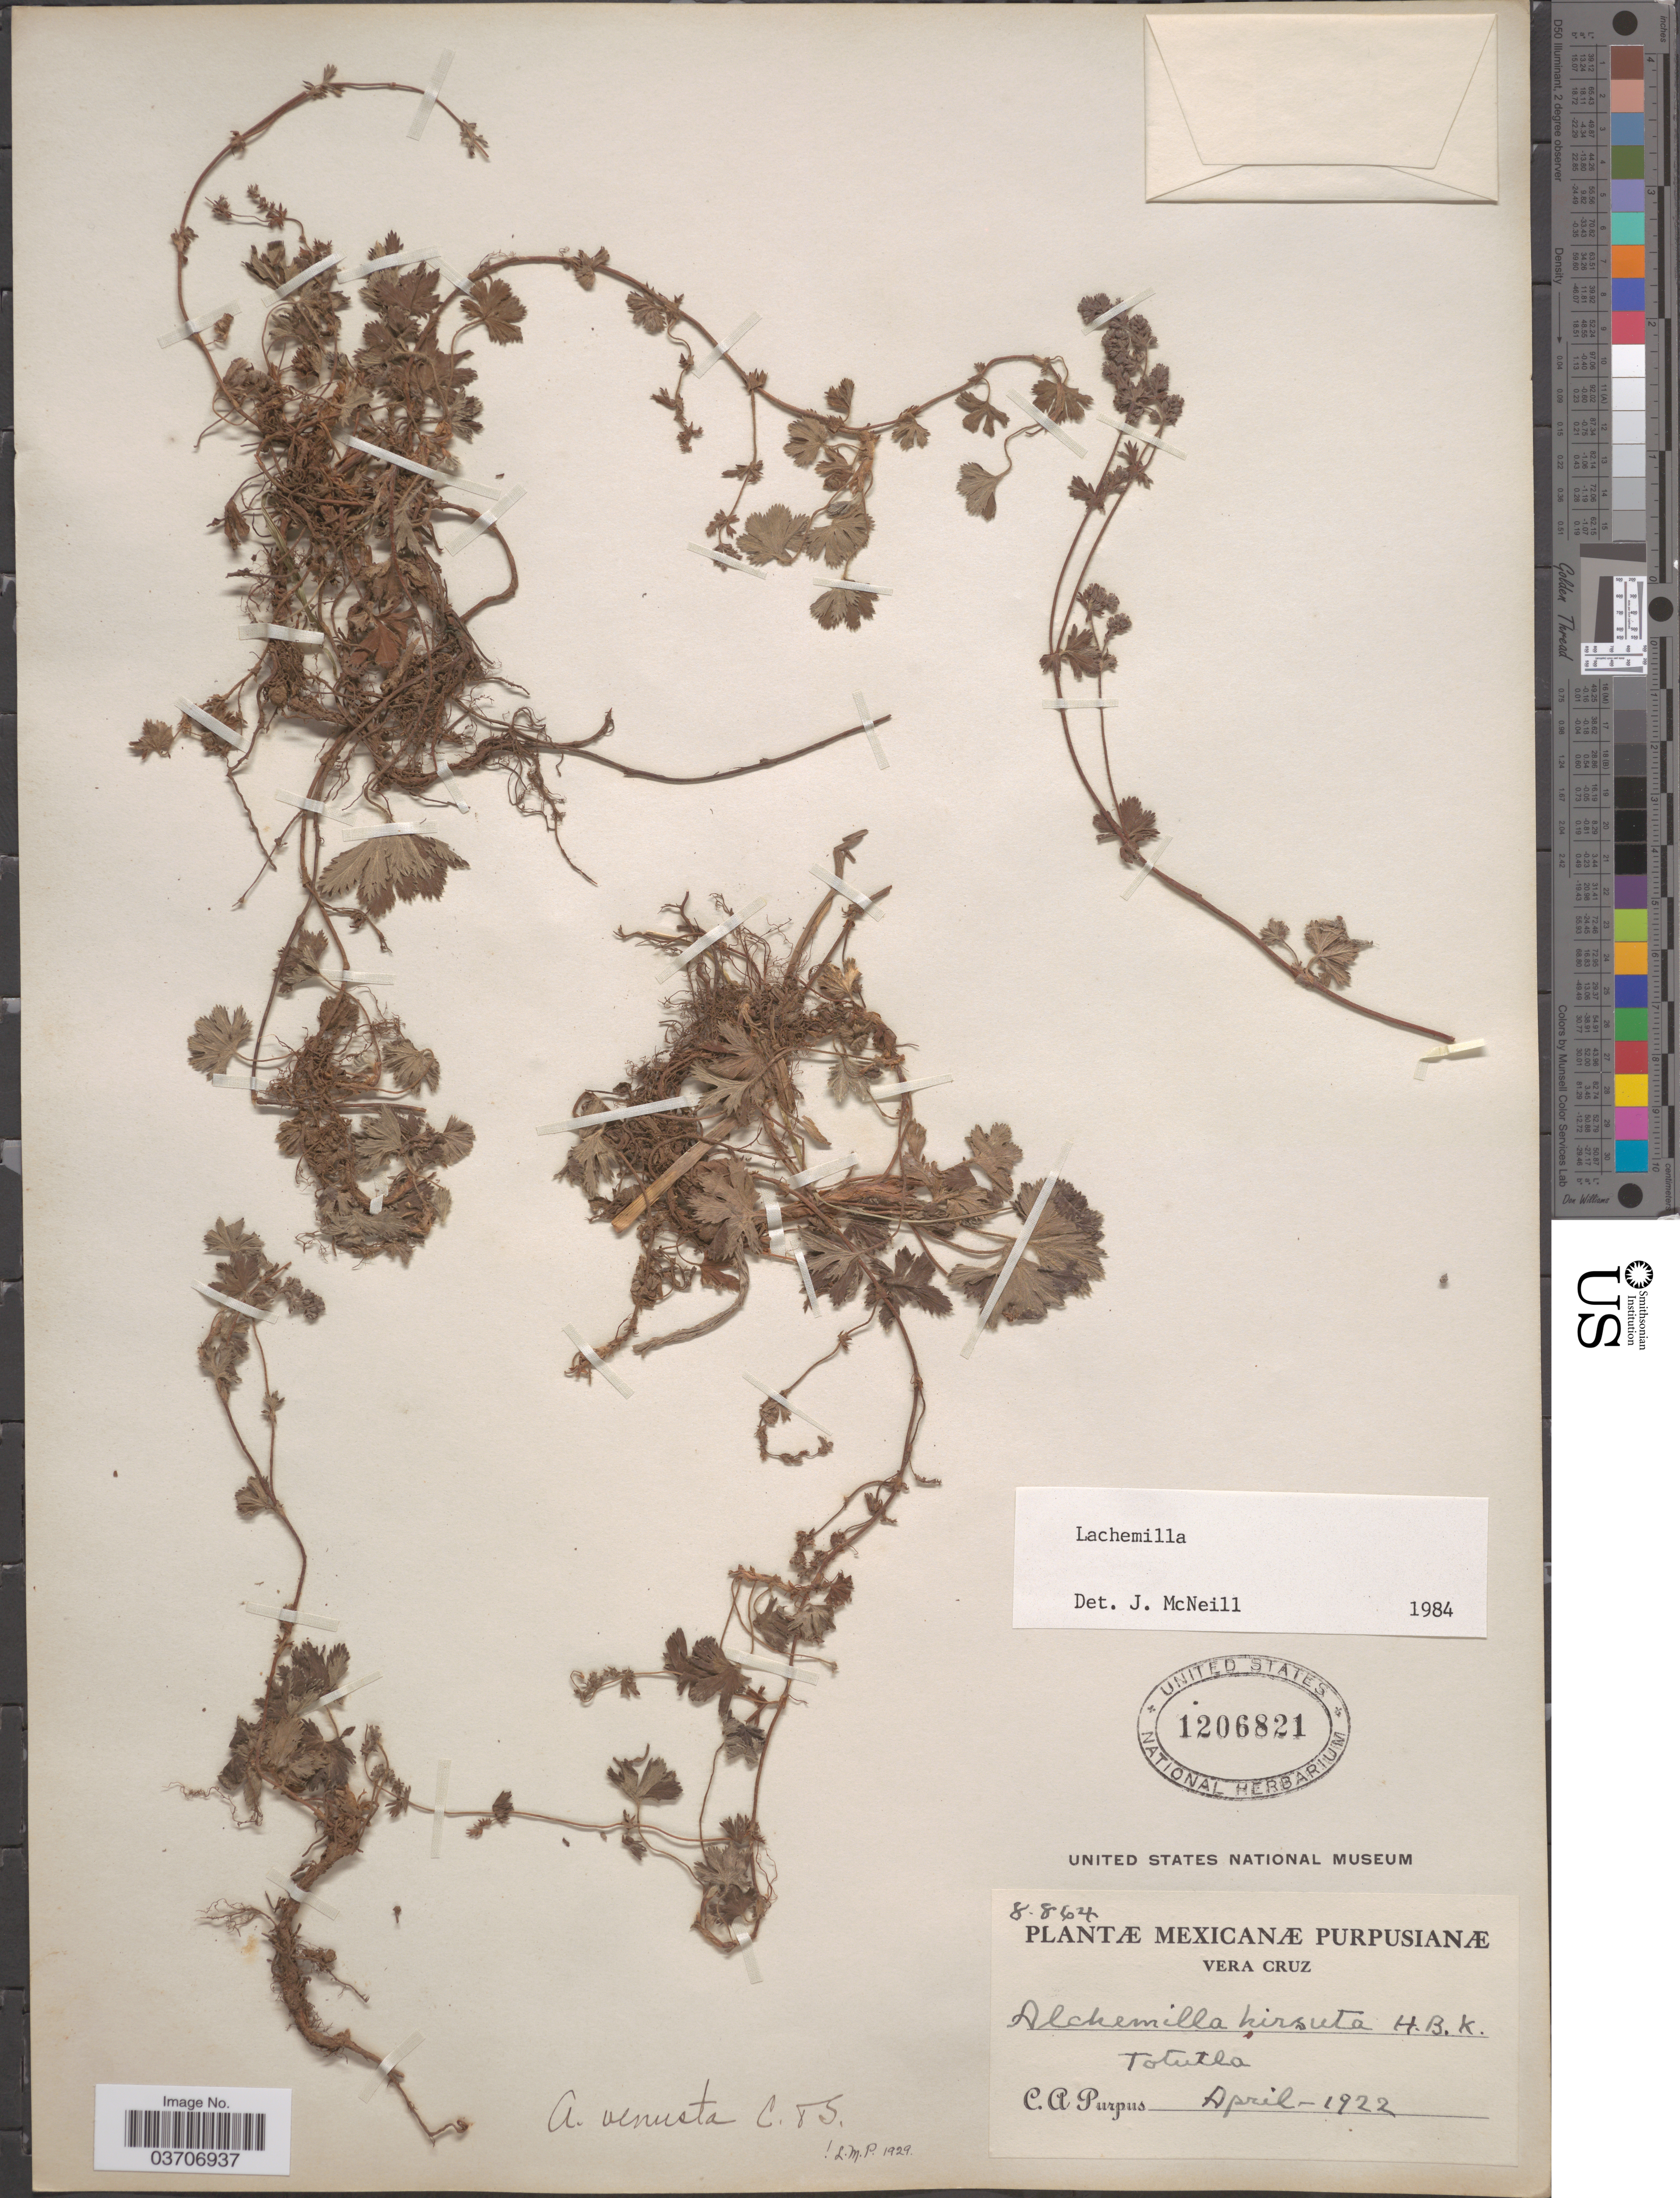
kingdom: Plantae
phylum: Tracheophyta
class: Magnoliopsida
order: Rosales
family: Rosaceae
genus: Lachemilla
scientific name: Lachemilla sp.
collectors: C. A. Purpus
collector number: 8864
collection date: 1922-04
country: Mexico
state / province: Veracruz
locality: Veracruz. Totutla.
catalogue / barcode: US 1206821